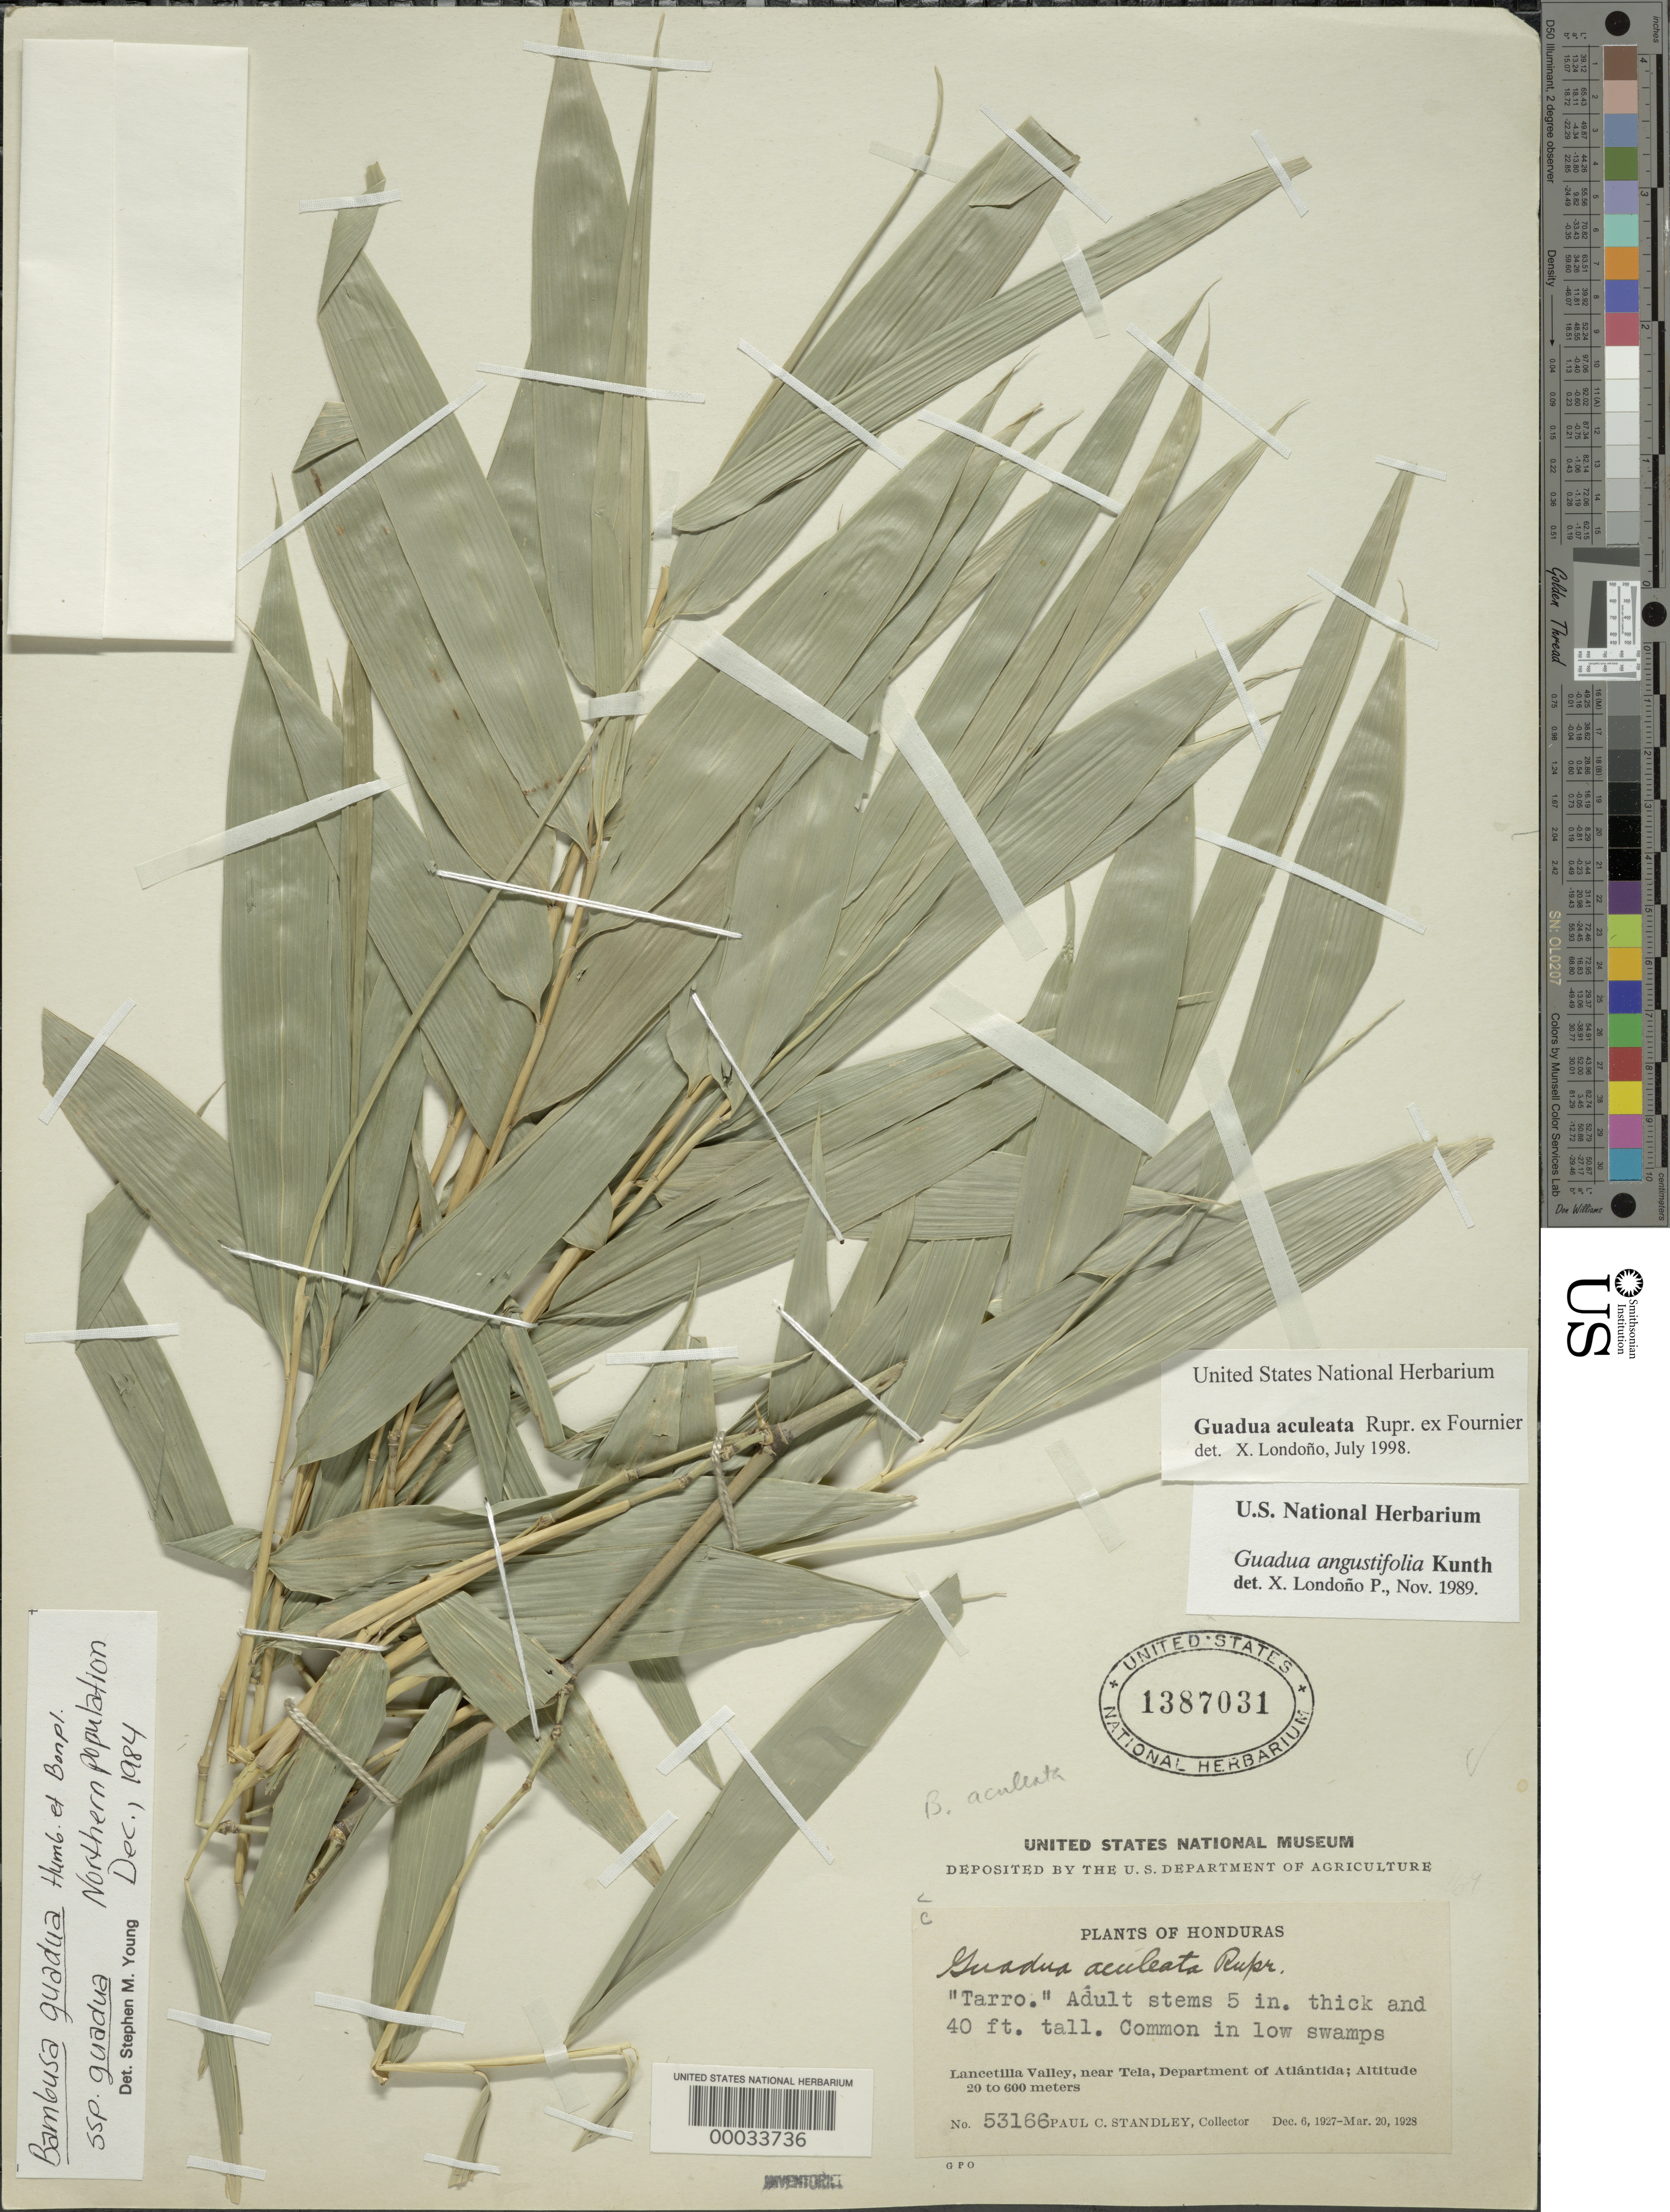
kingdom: Plantae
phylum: Tracheophyta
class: Liliopsida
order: Poales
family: Poaceae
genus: Guadua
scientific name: Guadua aculeata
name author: Rupr. ex E. Fourn.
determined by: Londoño, X., (TULV), Jardin Botanico "Juan Maria Cespedes"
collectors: P. C. Standley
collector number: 53166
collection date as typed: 06 Dec 1927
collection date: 1927-12-06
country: Honduras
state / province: Atlántida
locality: Lancetilla Valley, Tela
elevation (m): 20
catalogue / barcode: US 1387031